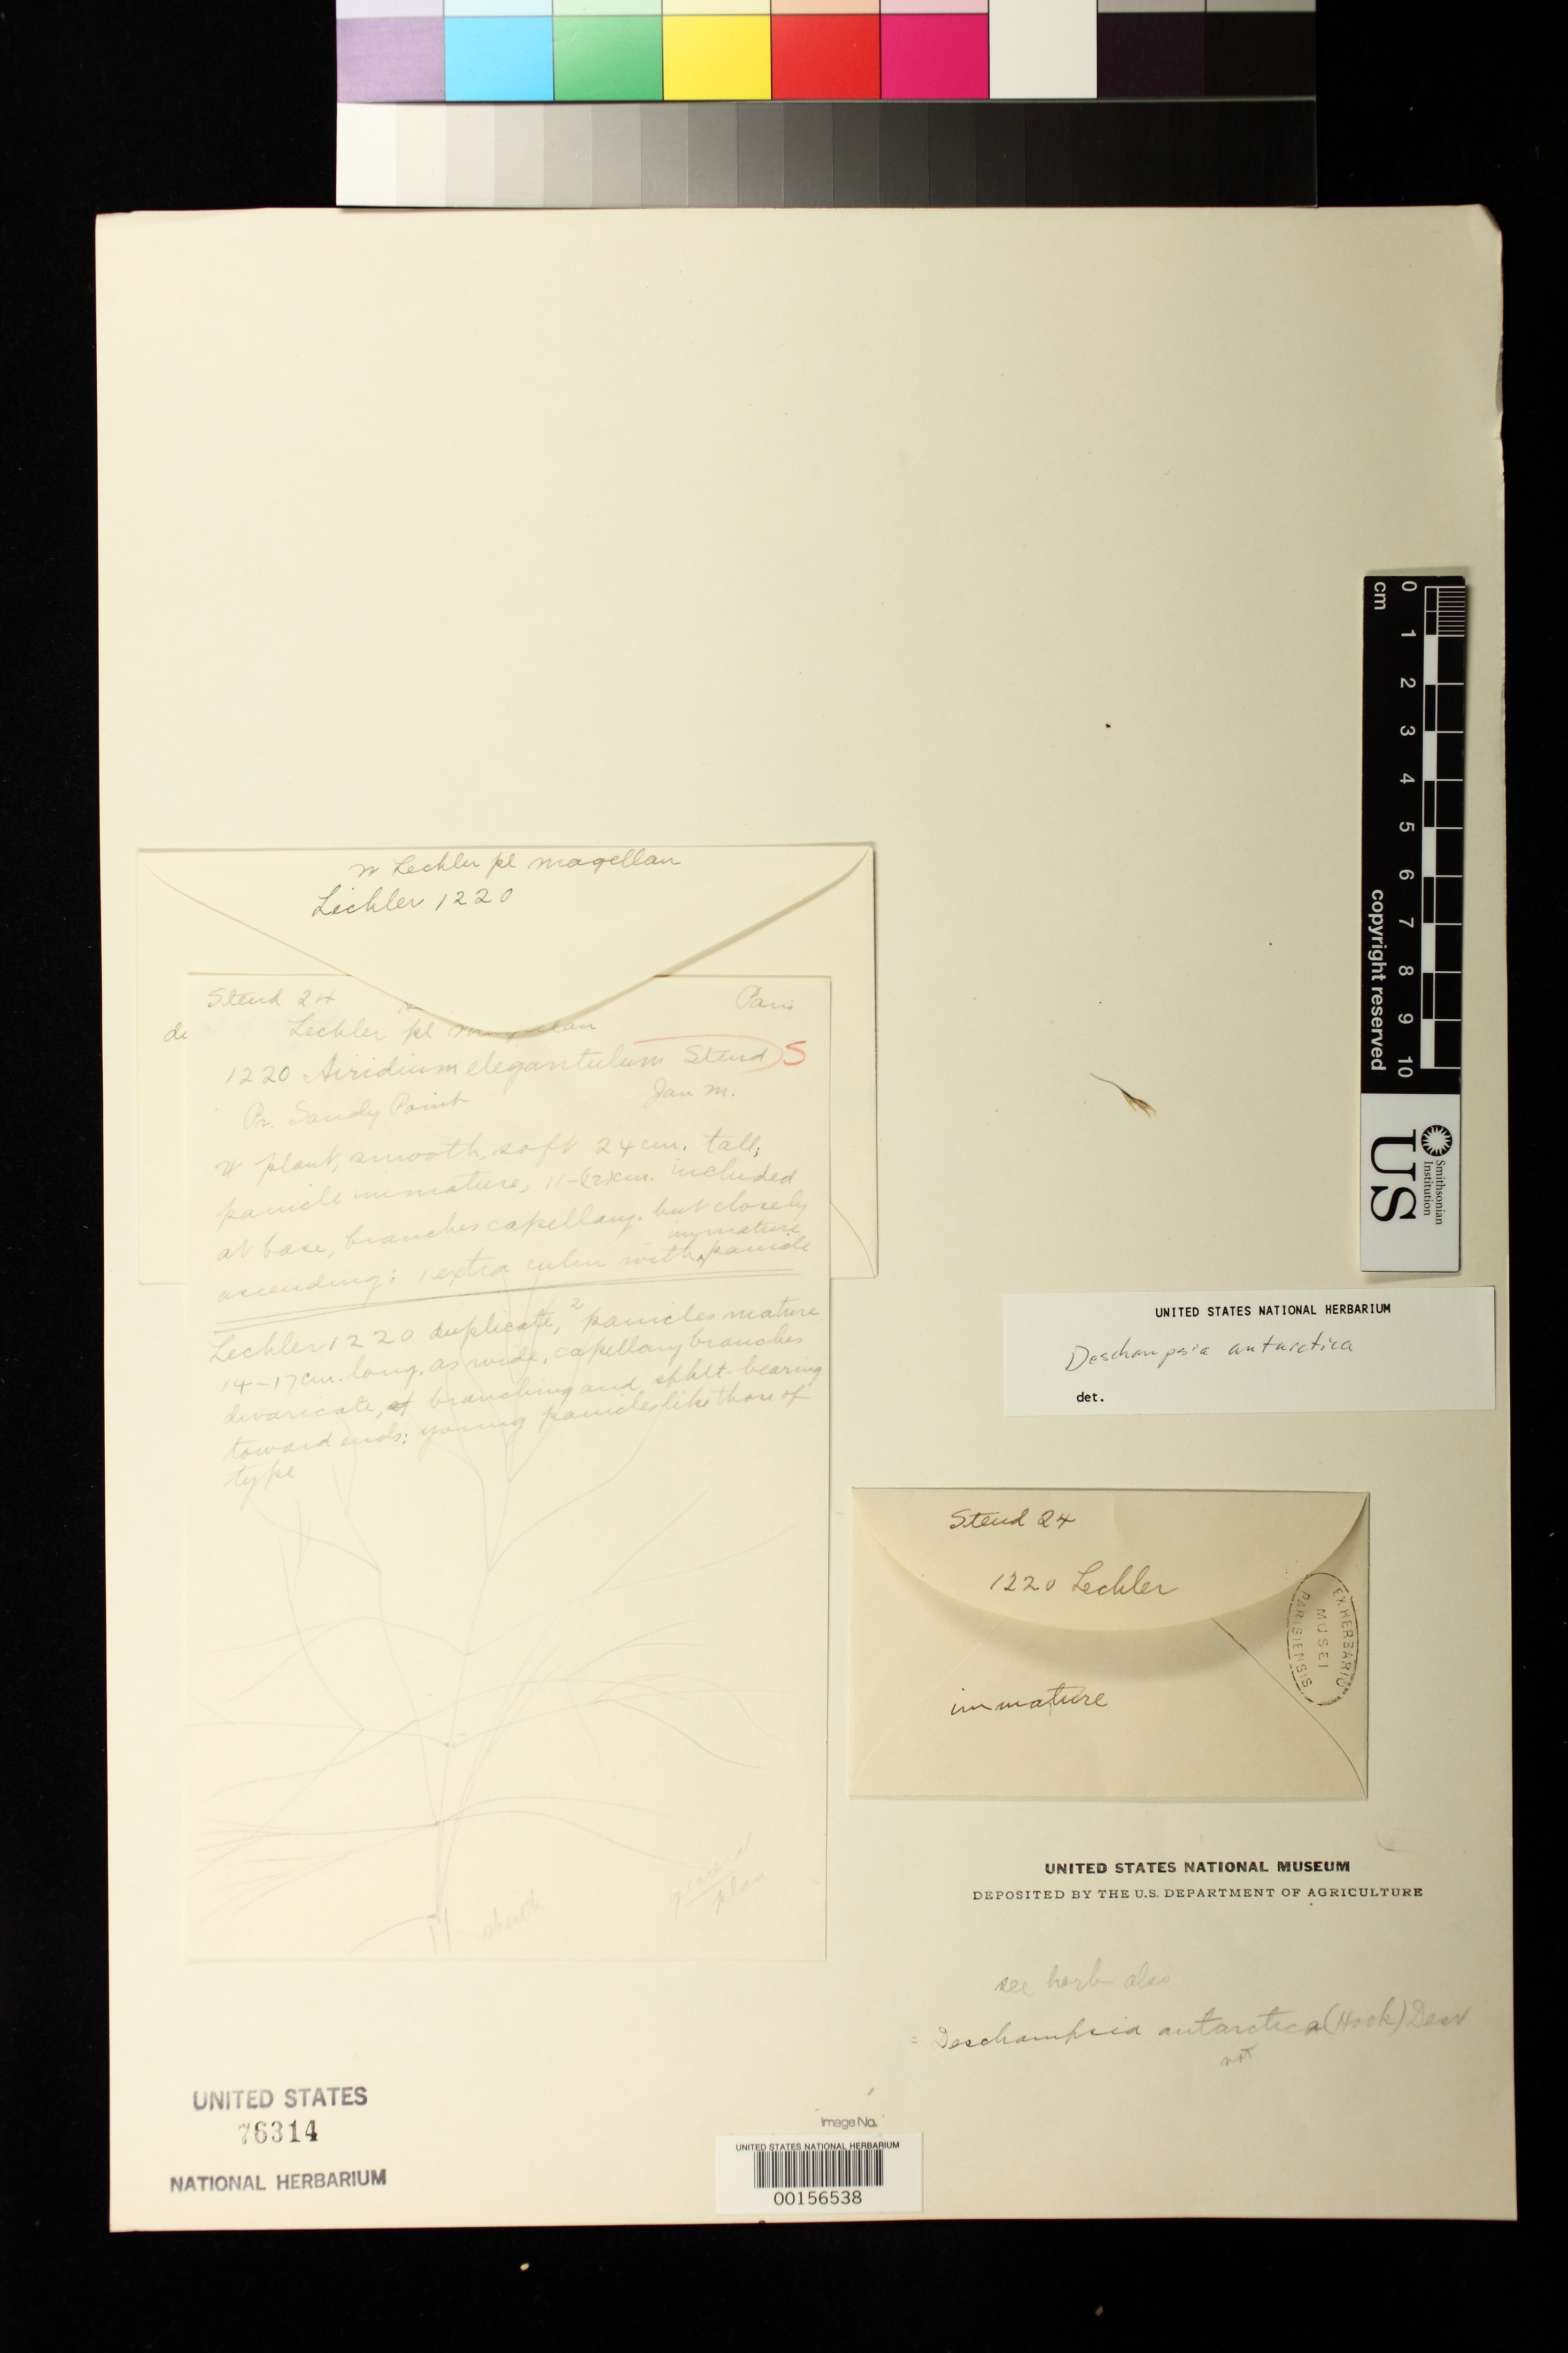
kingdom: Plantae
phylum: Tracheophyta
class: Liliopsida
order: Poales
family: Poaceae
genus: Airidium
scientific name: Airidium elegantulum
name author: Steud.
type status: Type Fragment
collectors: W. Lechler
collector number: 1220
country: Chile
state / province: Magallanes y de la Antártica Chilena (XII)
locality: Sandy Point.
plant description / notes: Fragmentary material of type specimen ex herb. Paris. Contains infl. fragment and drawing of infl.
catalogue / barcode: US 76314